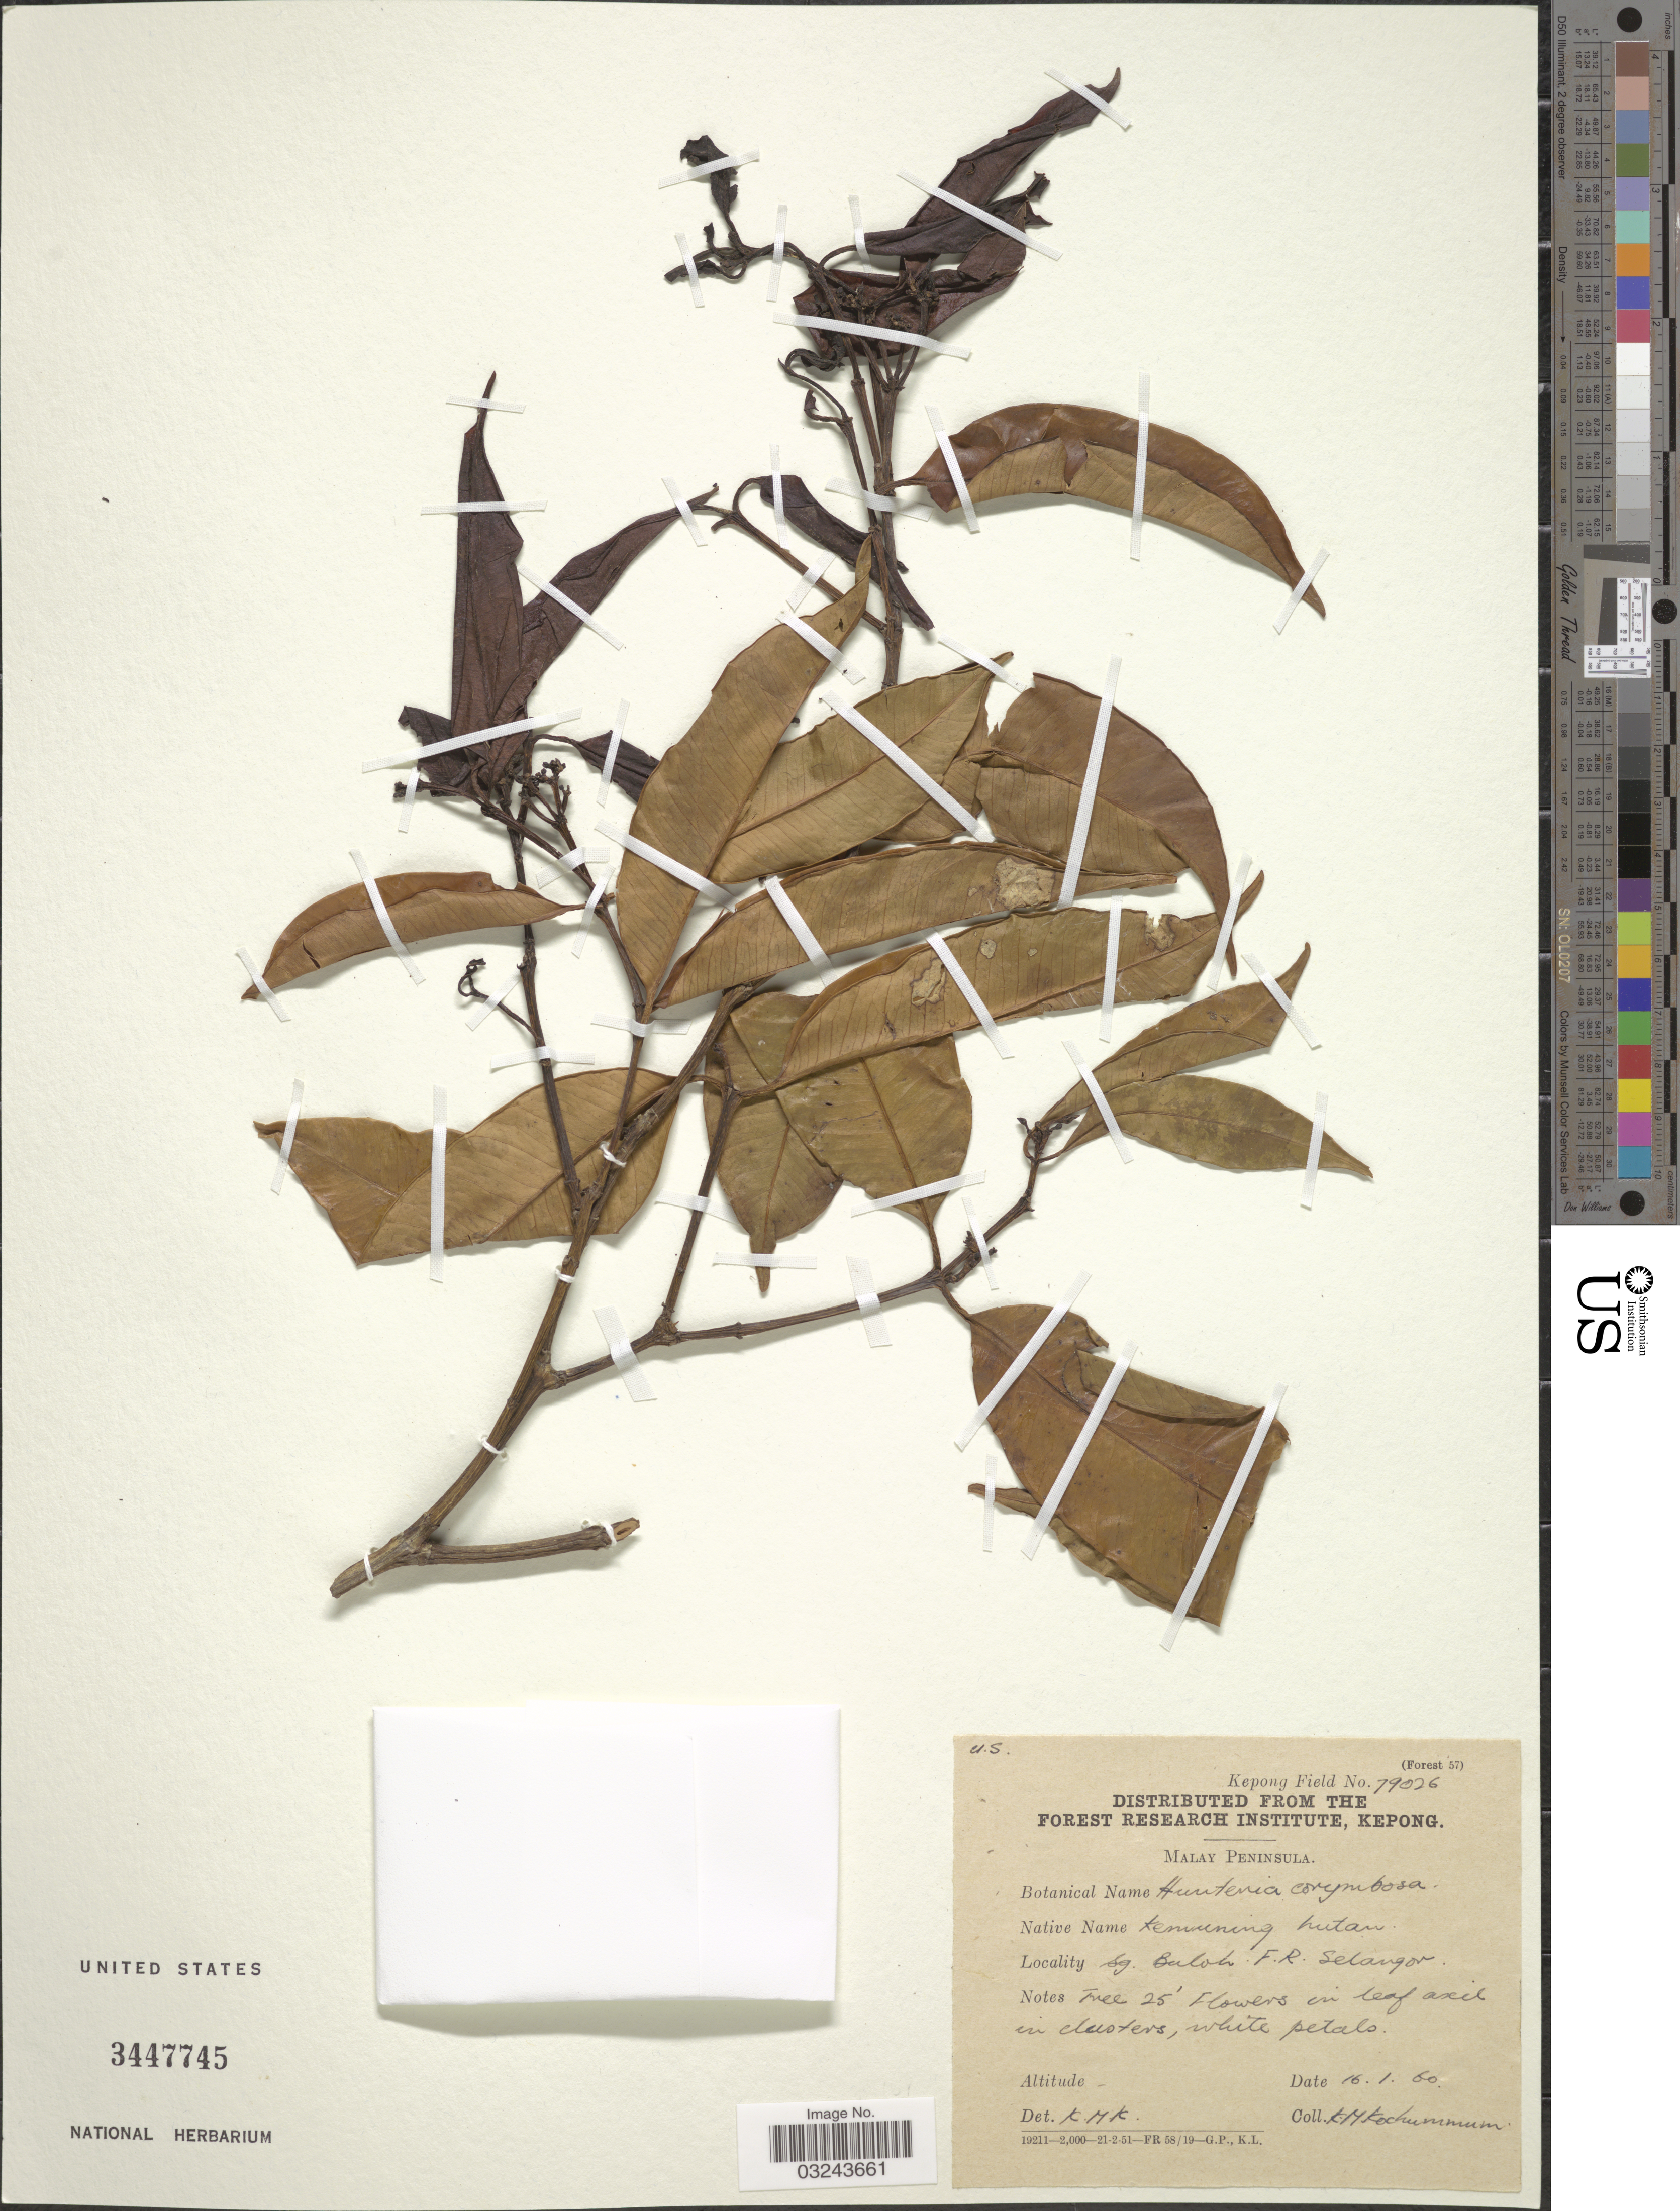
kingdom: Plantae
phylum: Tracheophyta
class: Magnoliopsida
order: Gentianales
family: Apocynaceae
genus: Hunteria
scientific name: Hunteria zeylanica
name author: (Retz.) Gardner ex Thwaites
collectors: K. Kochummen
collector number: Kepong Field 79026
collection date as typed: Transcribed d/m/y: 16/1/60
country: Malaysia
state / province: Selangor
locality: Malay Peninsula. Sg. Buloh, F.R. Selangor.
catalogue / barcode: US 3447745